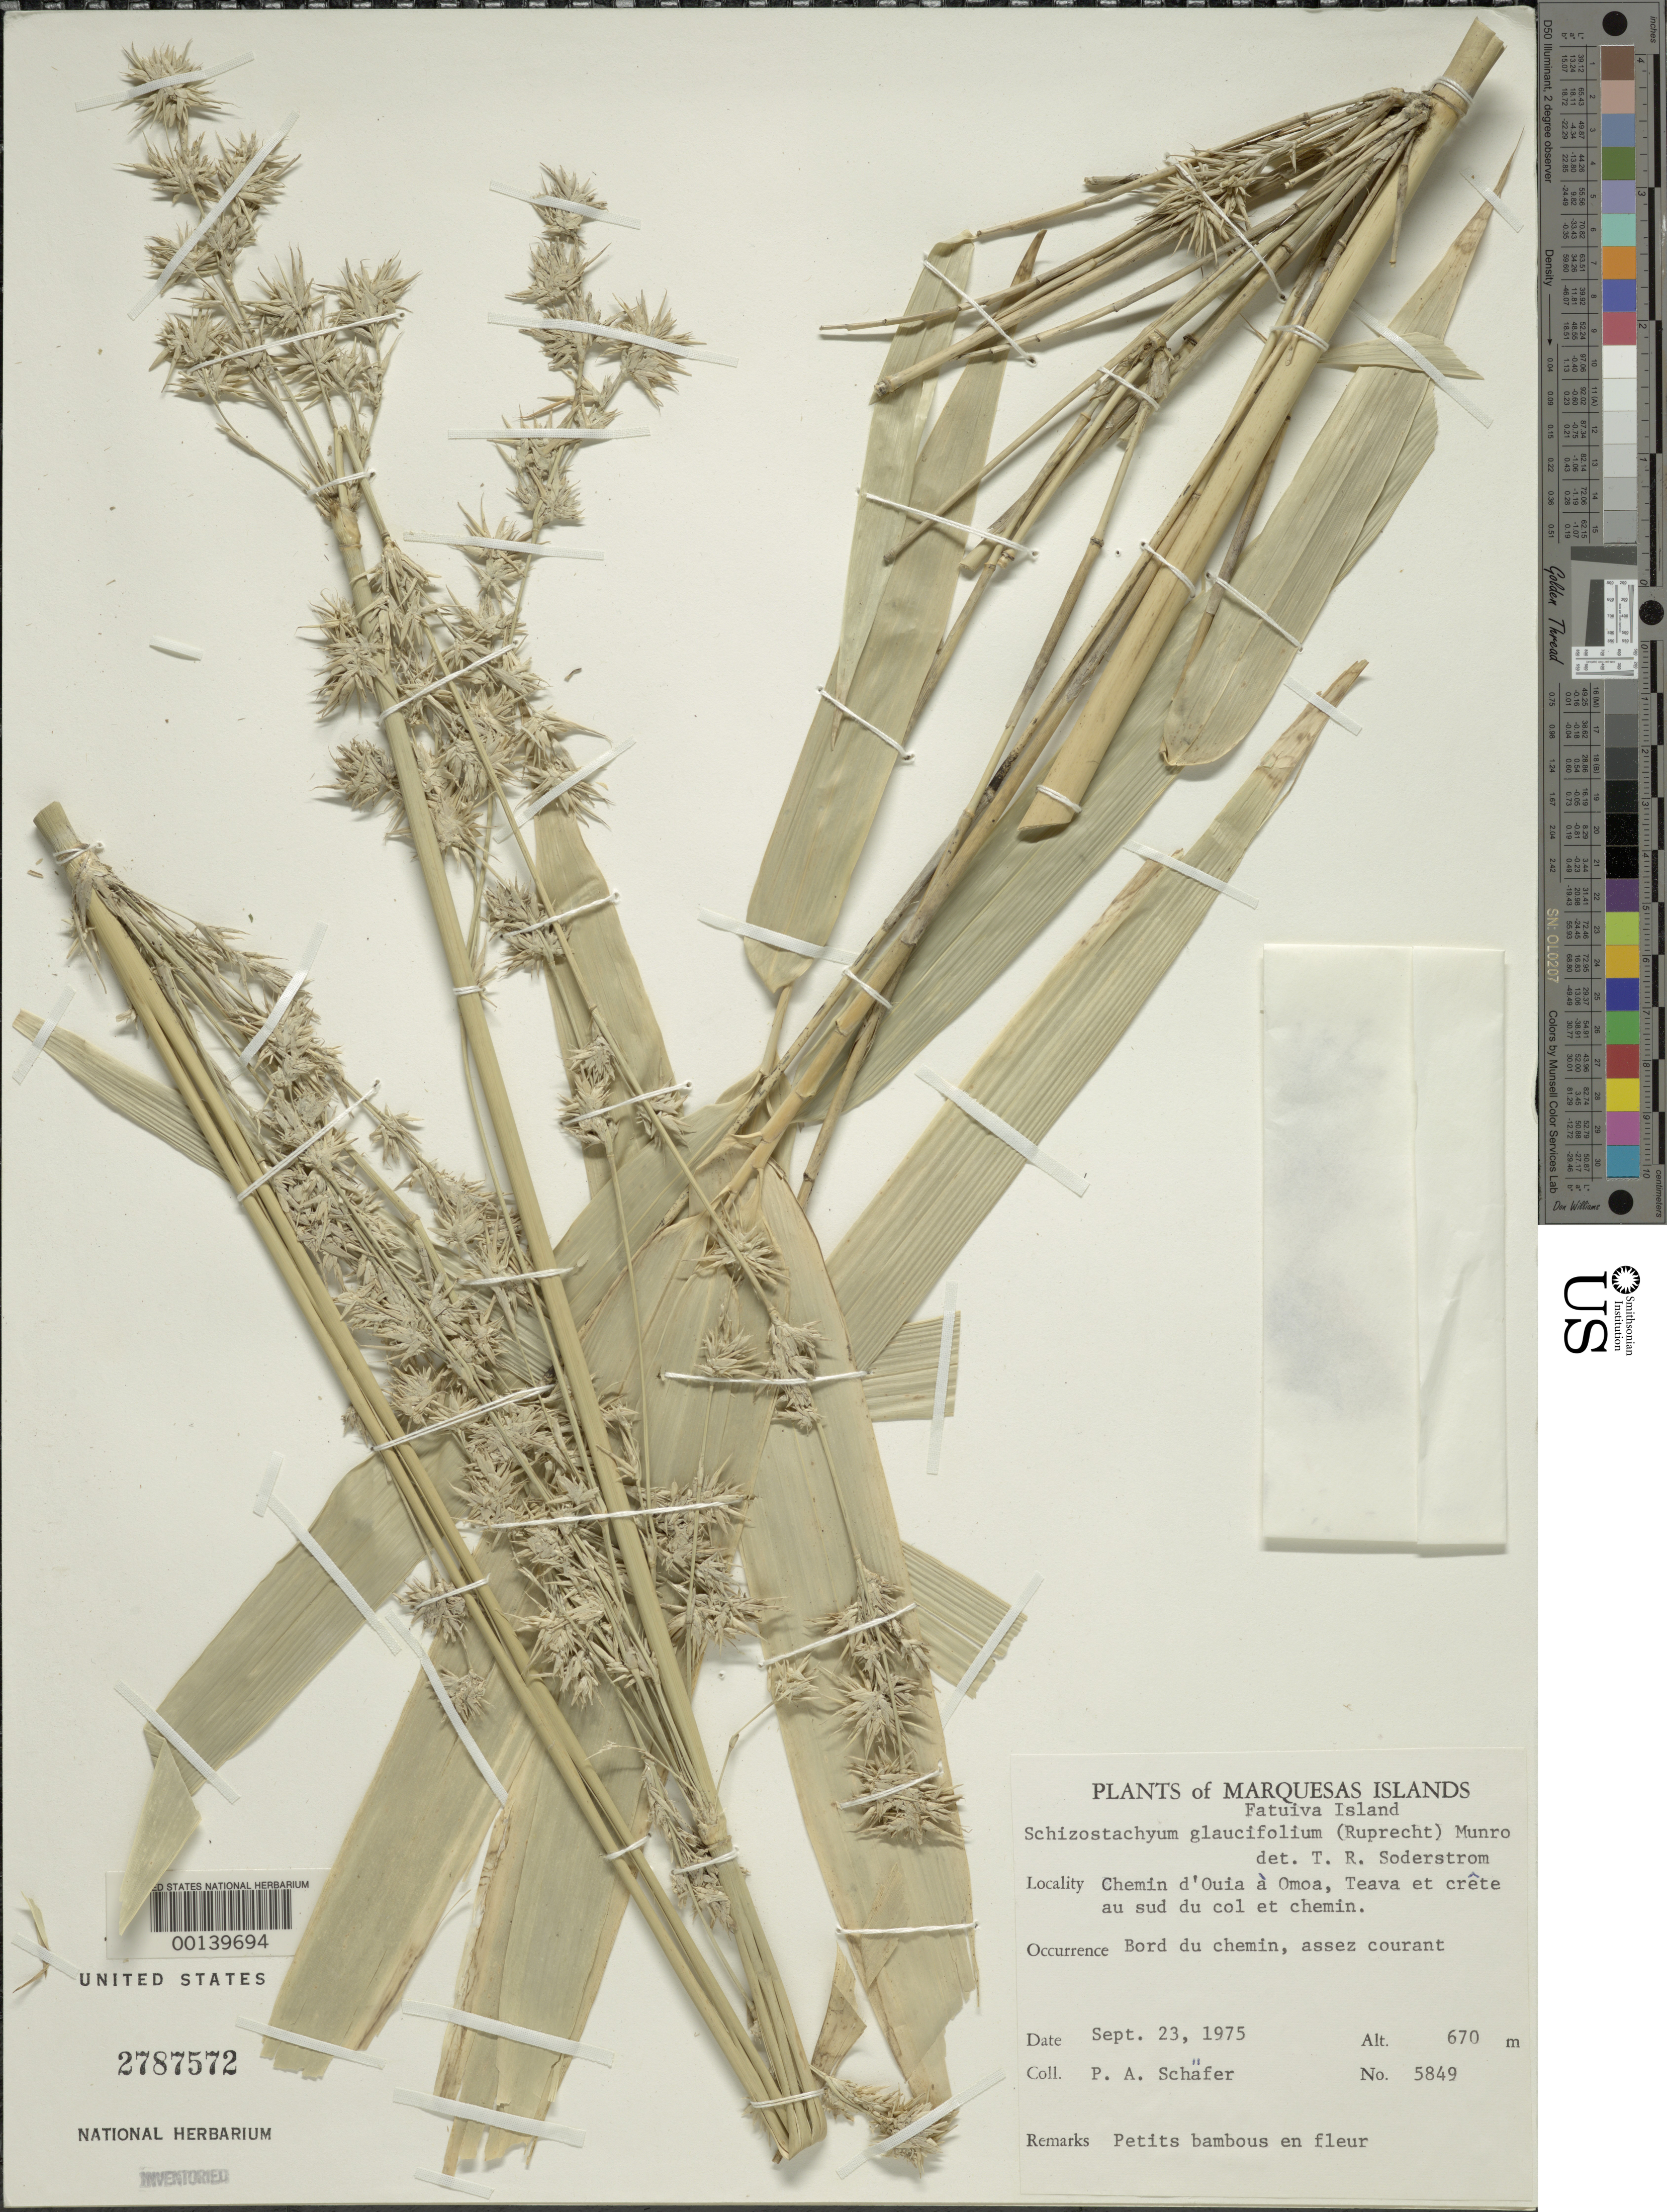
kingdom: Plantae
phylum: Tracheophyta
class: Liliopsida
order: Poales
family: Poaceae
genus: Schizostachyum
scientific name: Schizostachyum glaucifolium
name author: (Rupr.) Munro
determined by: Peterson, P. M.; Judziewicz, E. J.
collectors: P. A. Schäfer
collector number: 5849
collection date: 1975-09-23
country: French Polynesia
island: Fatu Hiva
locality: Chemin d'Ouia à 'Omo'a, Teava et crête au sud du col et chemin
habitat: bord de chemin, assez courant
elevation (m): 670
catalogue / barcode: US 2787572